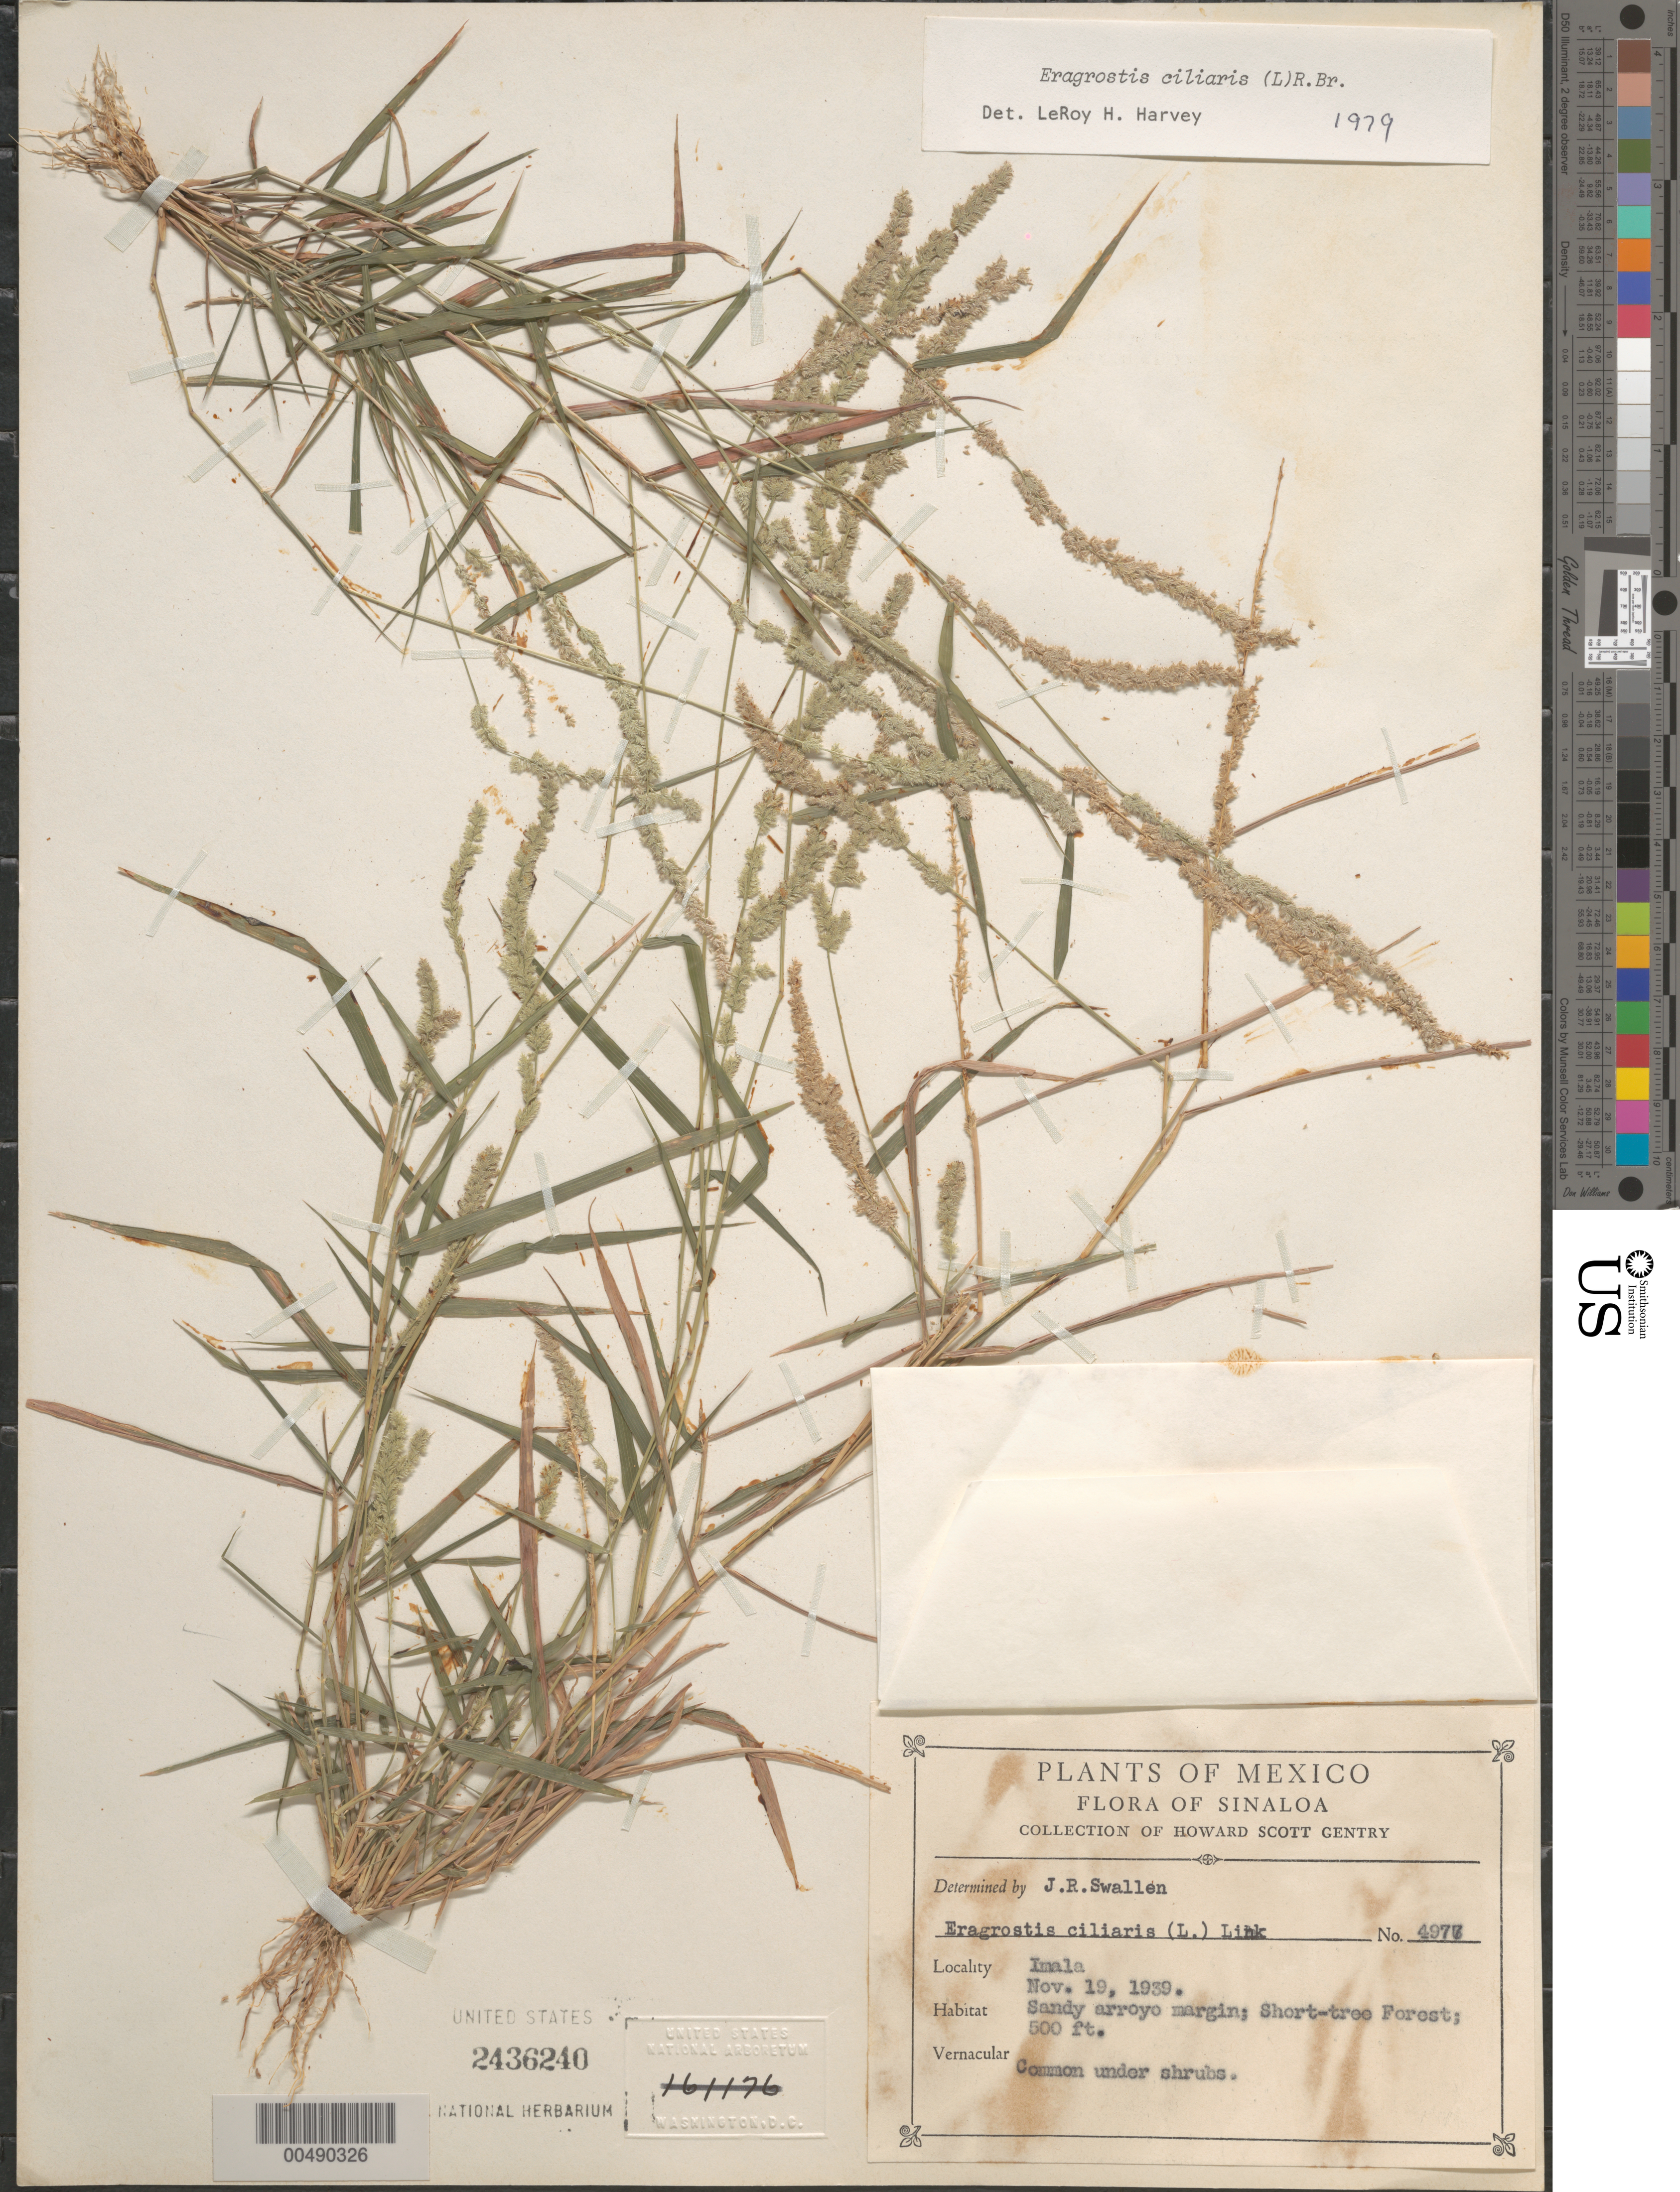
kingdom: Plantae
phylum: Tracheophyta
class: Liliopsida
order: Poales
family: Poaceae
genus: Eragrostis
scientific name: Eragrostis ciliaris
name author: (L.) R. Br.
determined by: Swallen, Jason R.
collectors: H. S. Gentry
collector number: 4977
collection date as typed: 19 Nov 1939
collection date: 1939-11-19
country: Mexico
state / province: Sinaloa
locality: Imala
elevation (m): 152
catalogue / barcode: US 2436240